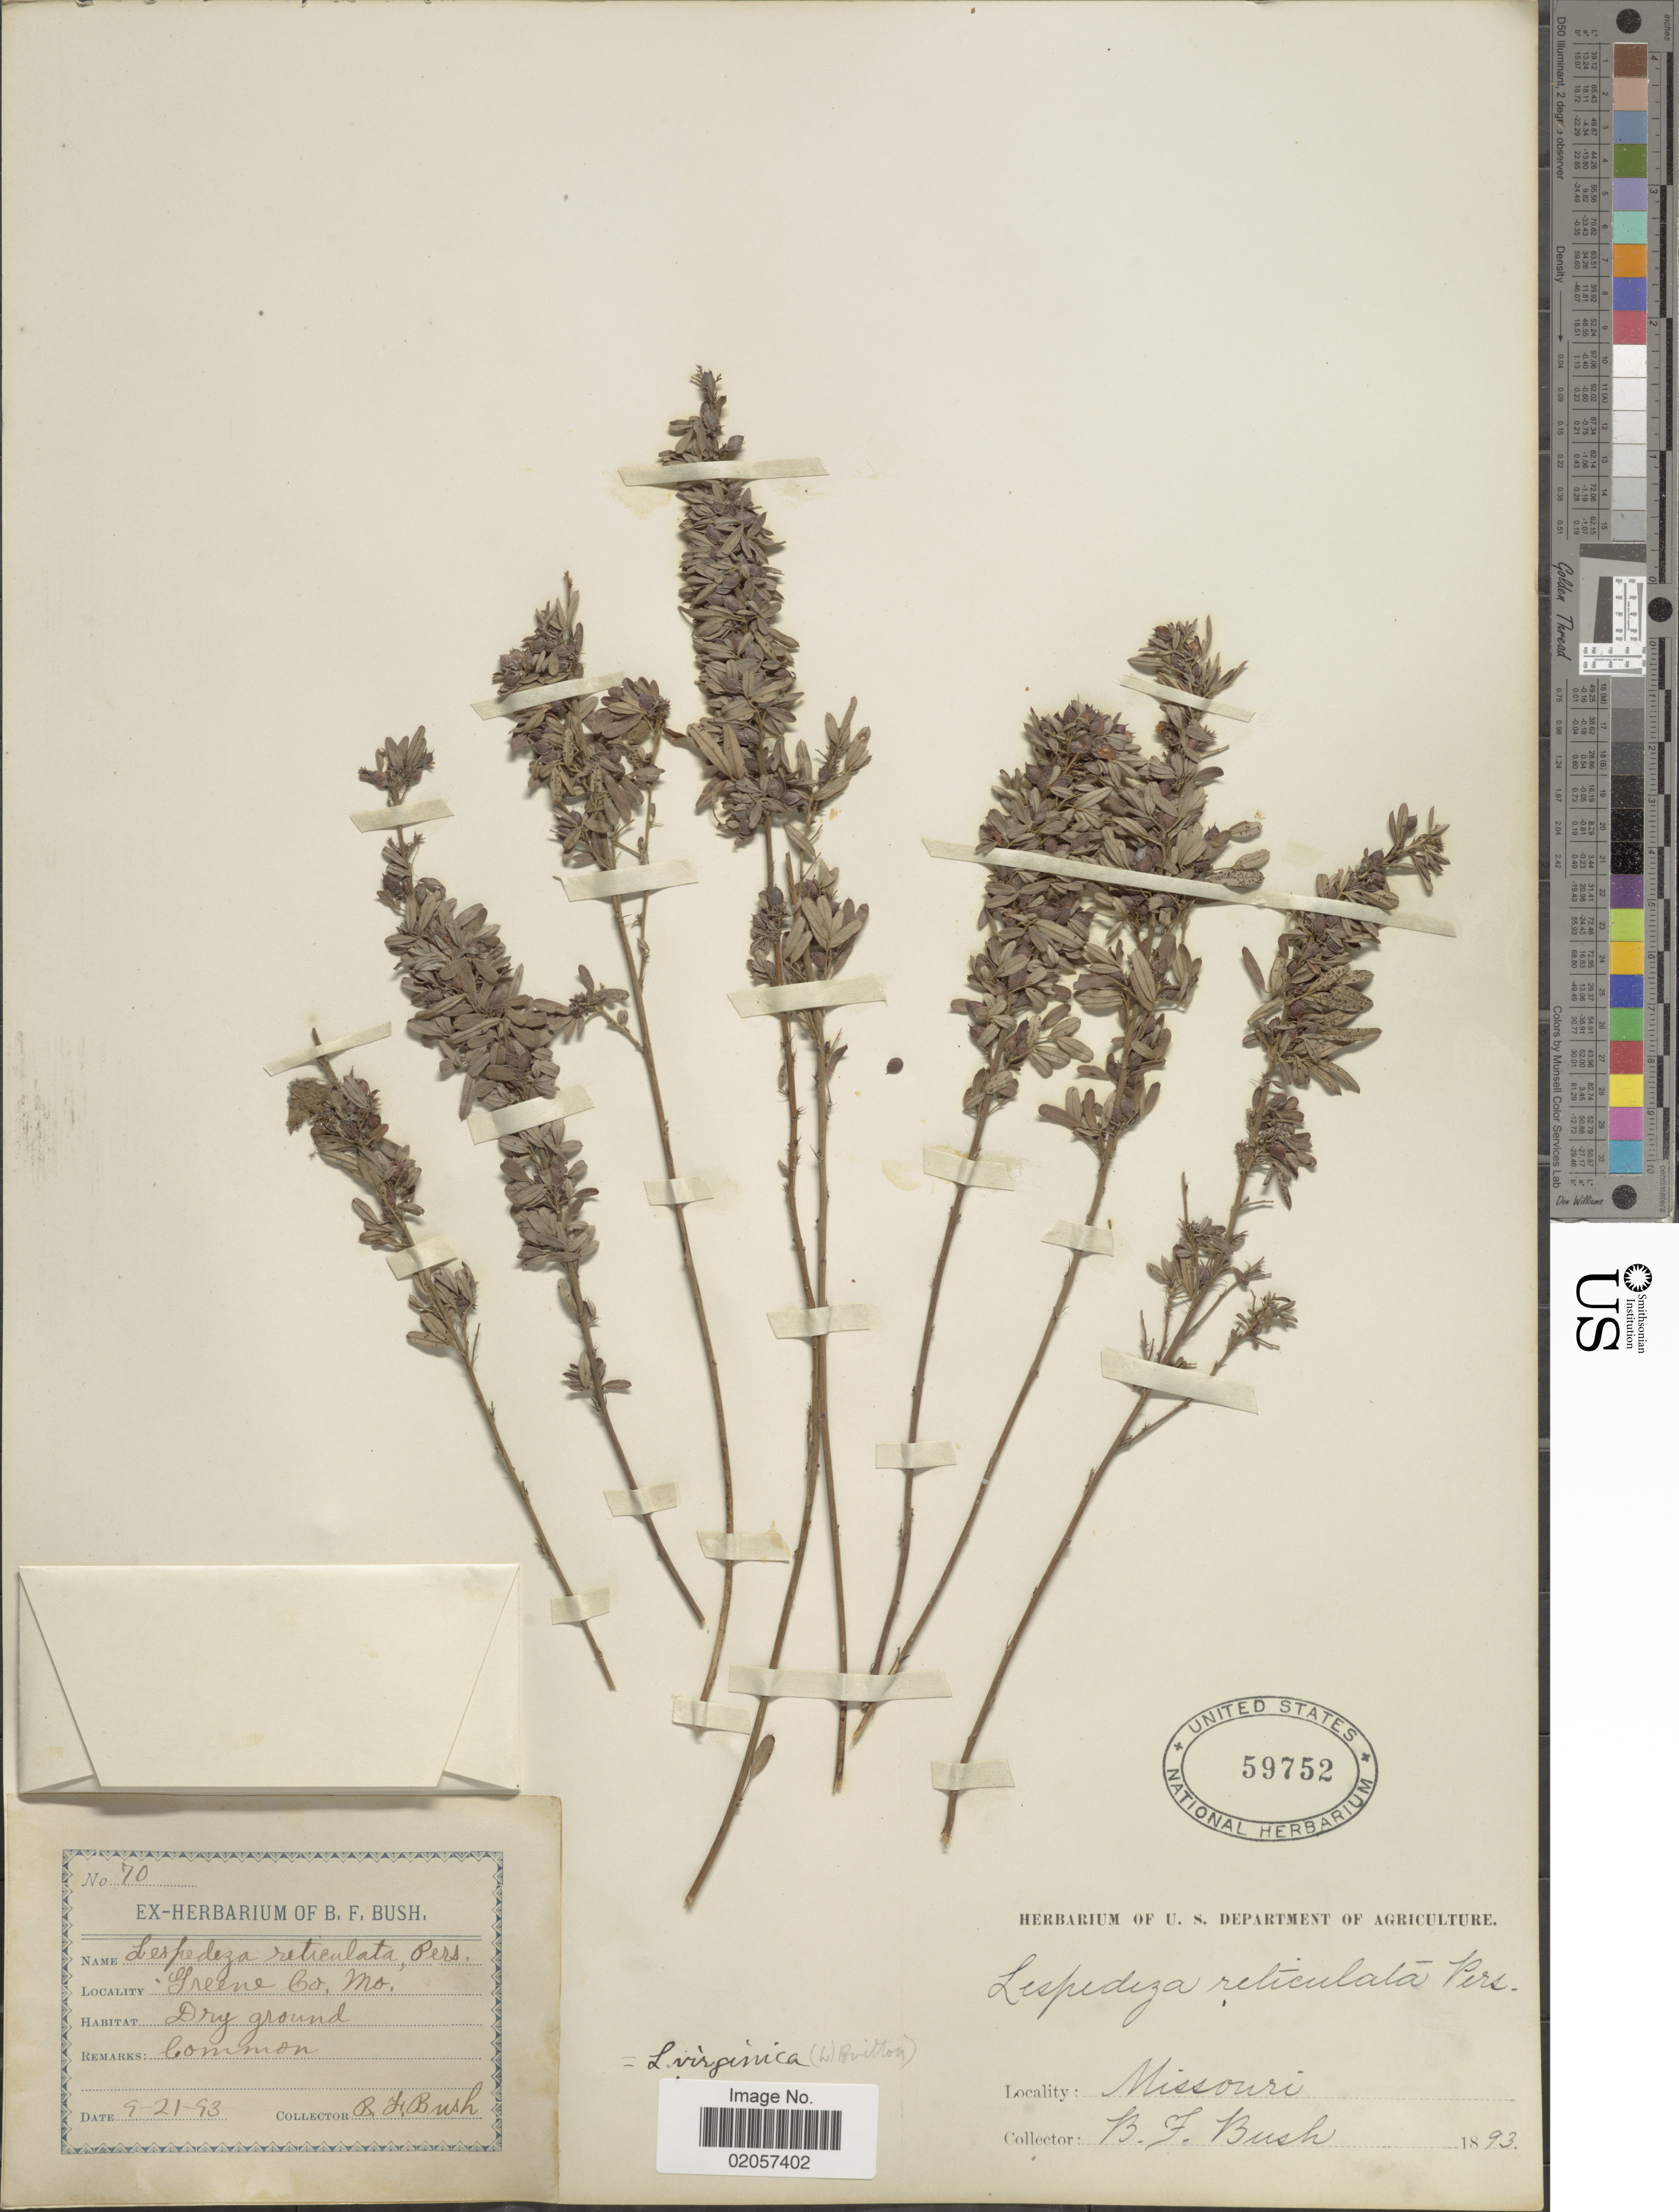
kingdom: Plantae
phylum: Tracheophyta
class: Magnoliopsida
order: Fabales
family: Fabaceae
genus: Lespedeza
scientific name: Lespedeza virginica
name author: (L.) Britton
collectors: B. F. Bush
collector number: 70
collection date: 1893-09-21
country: United States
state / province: Missouri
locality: Green Co, Mo. Missouri.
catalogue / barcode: US 59752